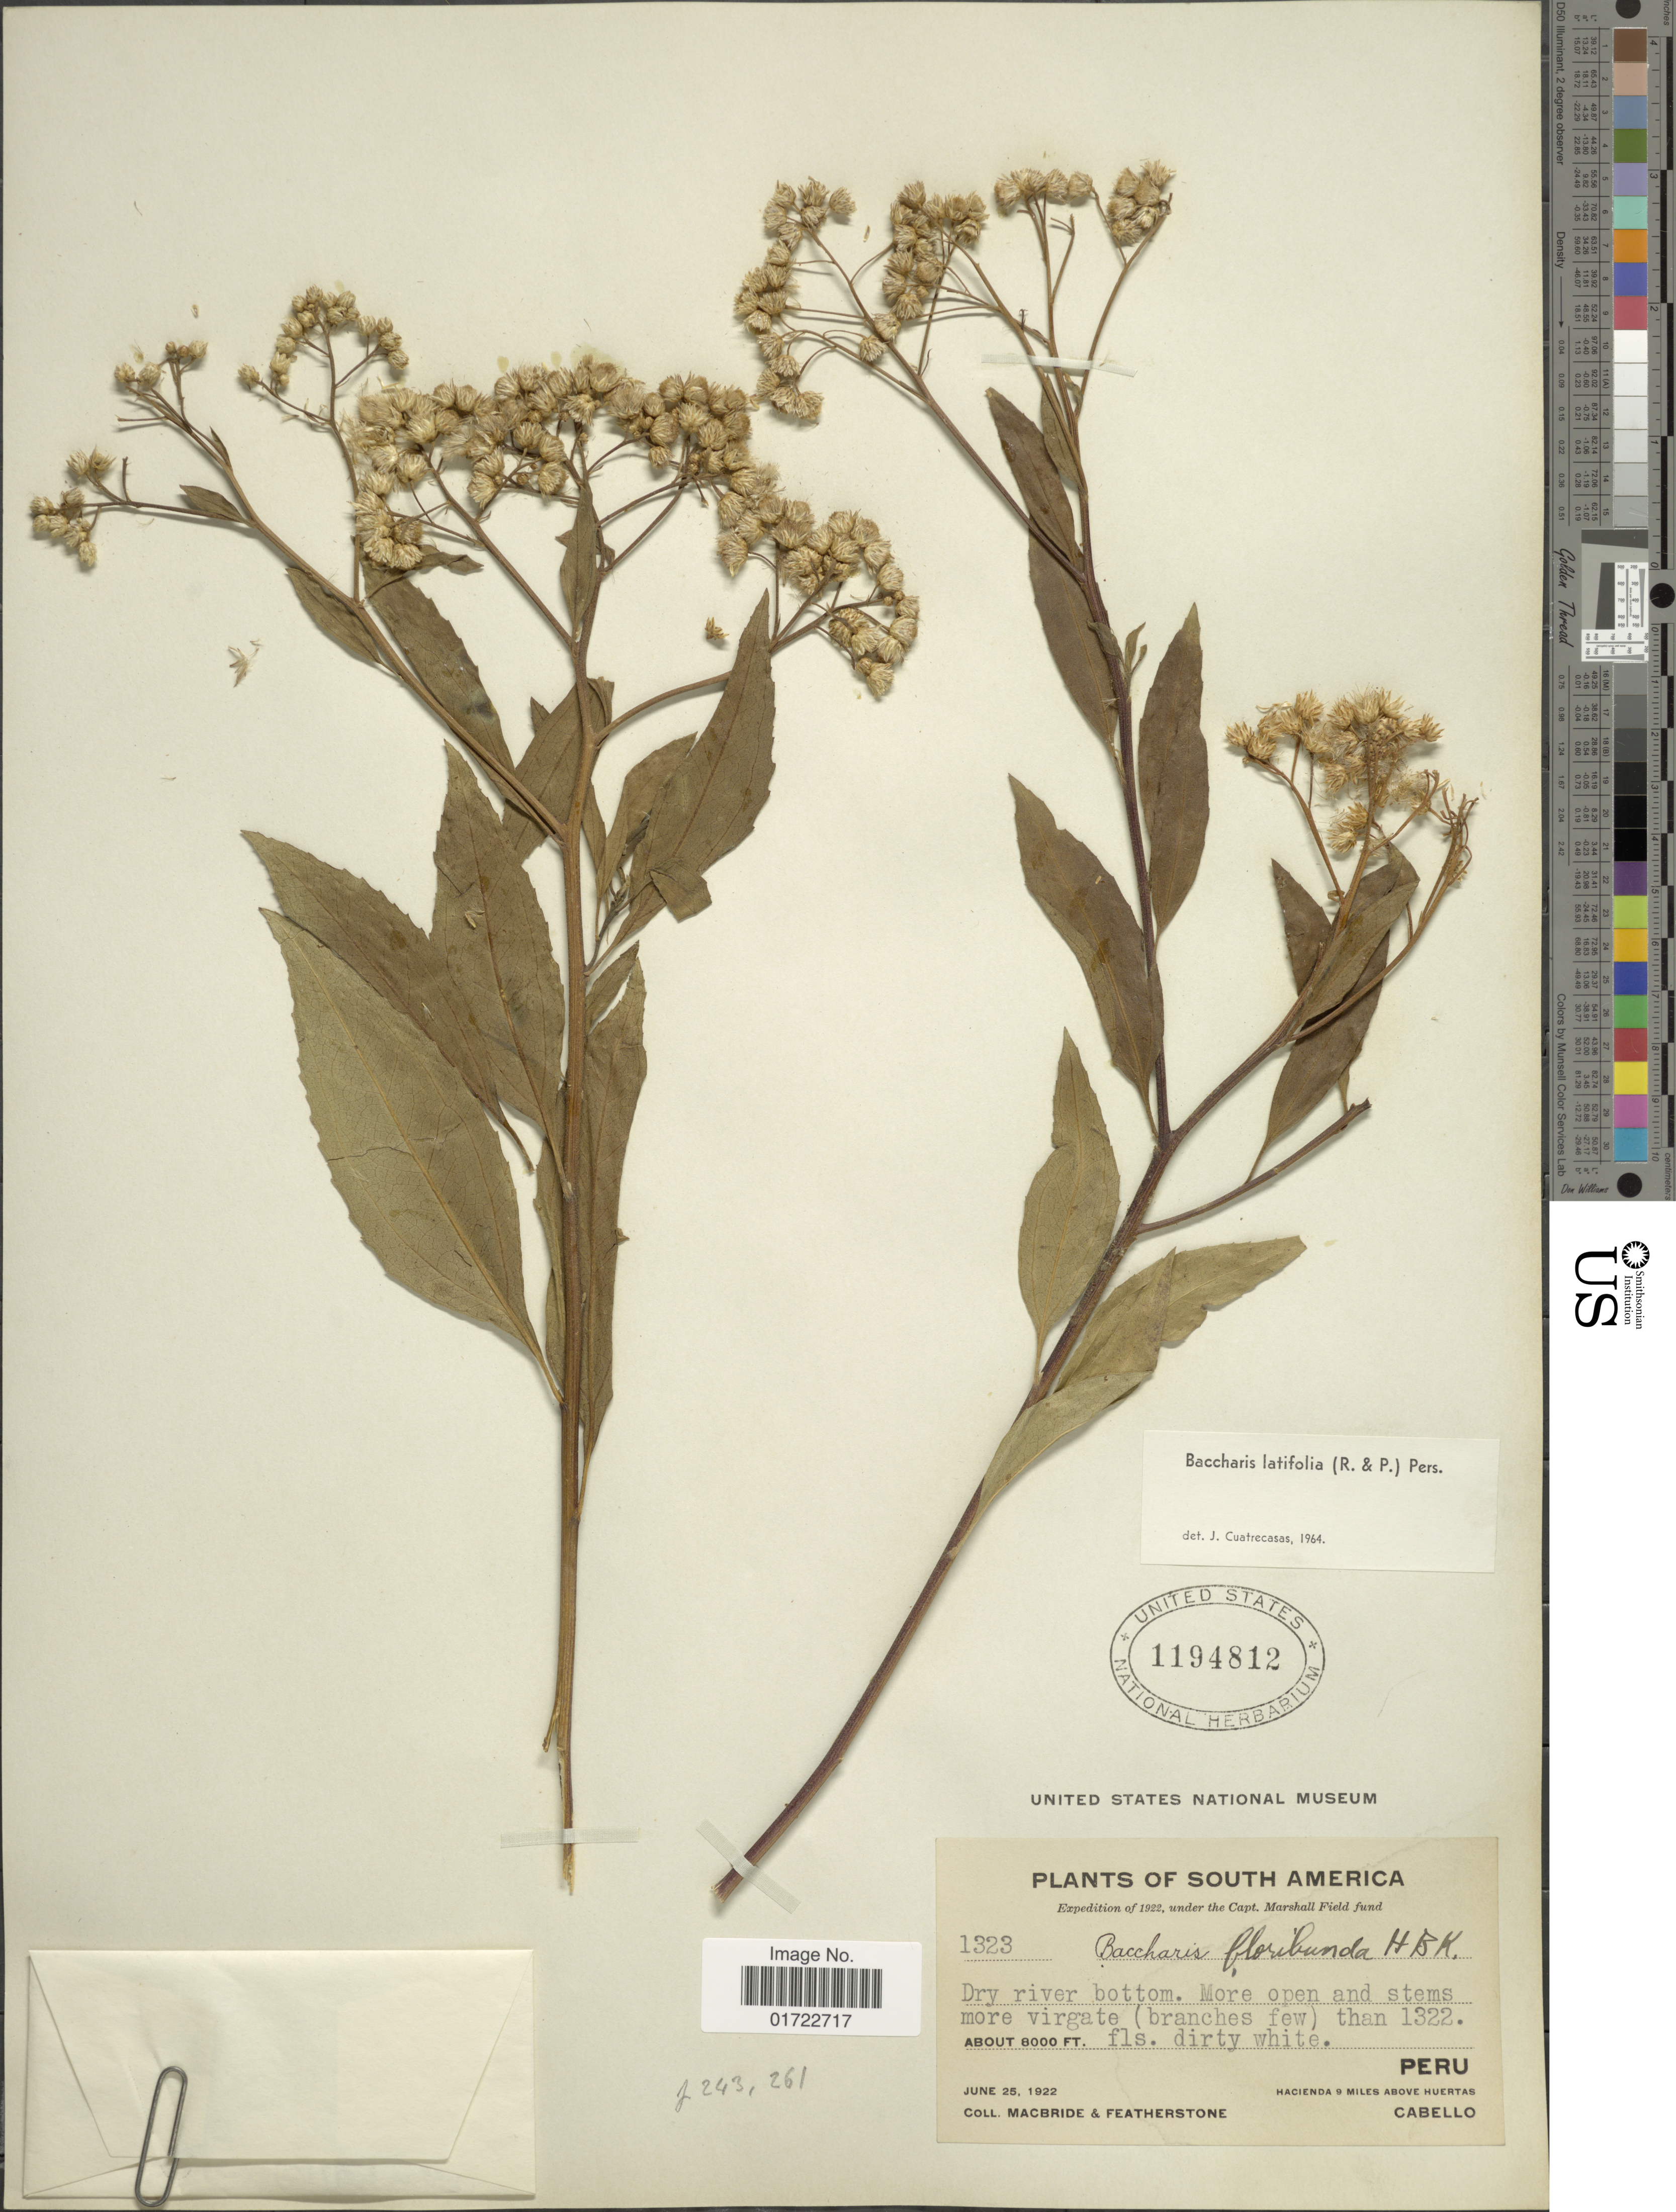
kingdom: Plantae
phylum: Tracheophyta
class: Magnoliopsida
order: Asterales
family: Asteraceae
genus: Baccharis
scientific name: Baccharis latifolia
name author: (Ruiz & Pav.) Pers.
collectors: Macbride, -- & -. Featherstone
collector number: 1323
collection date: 1922-06-25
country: Peru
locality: South America, Hacienda 9 miles above Huertas, Cabello.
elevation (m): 2438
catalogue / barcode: US 1194812